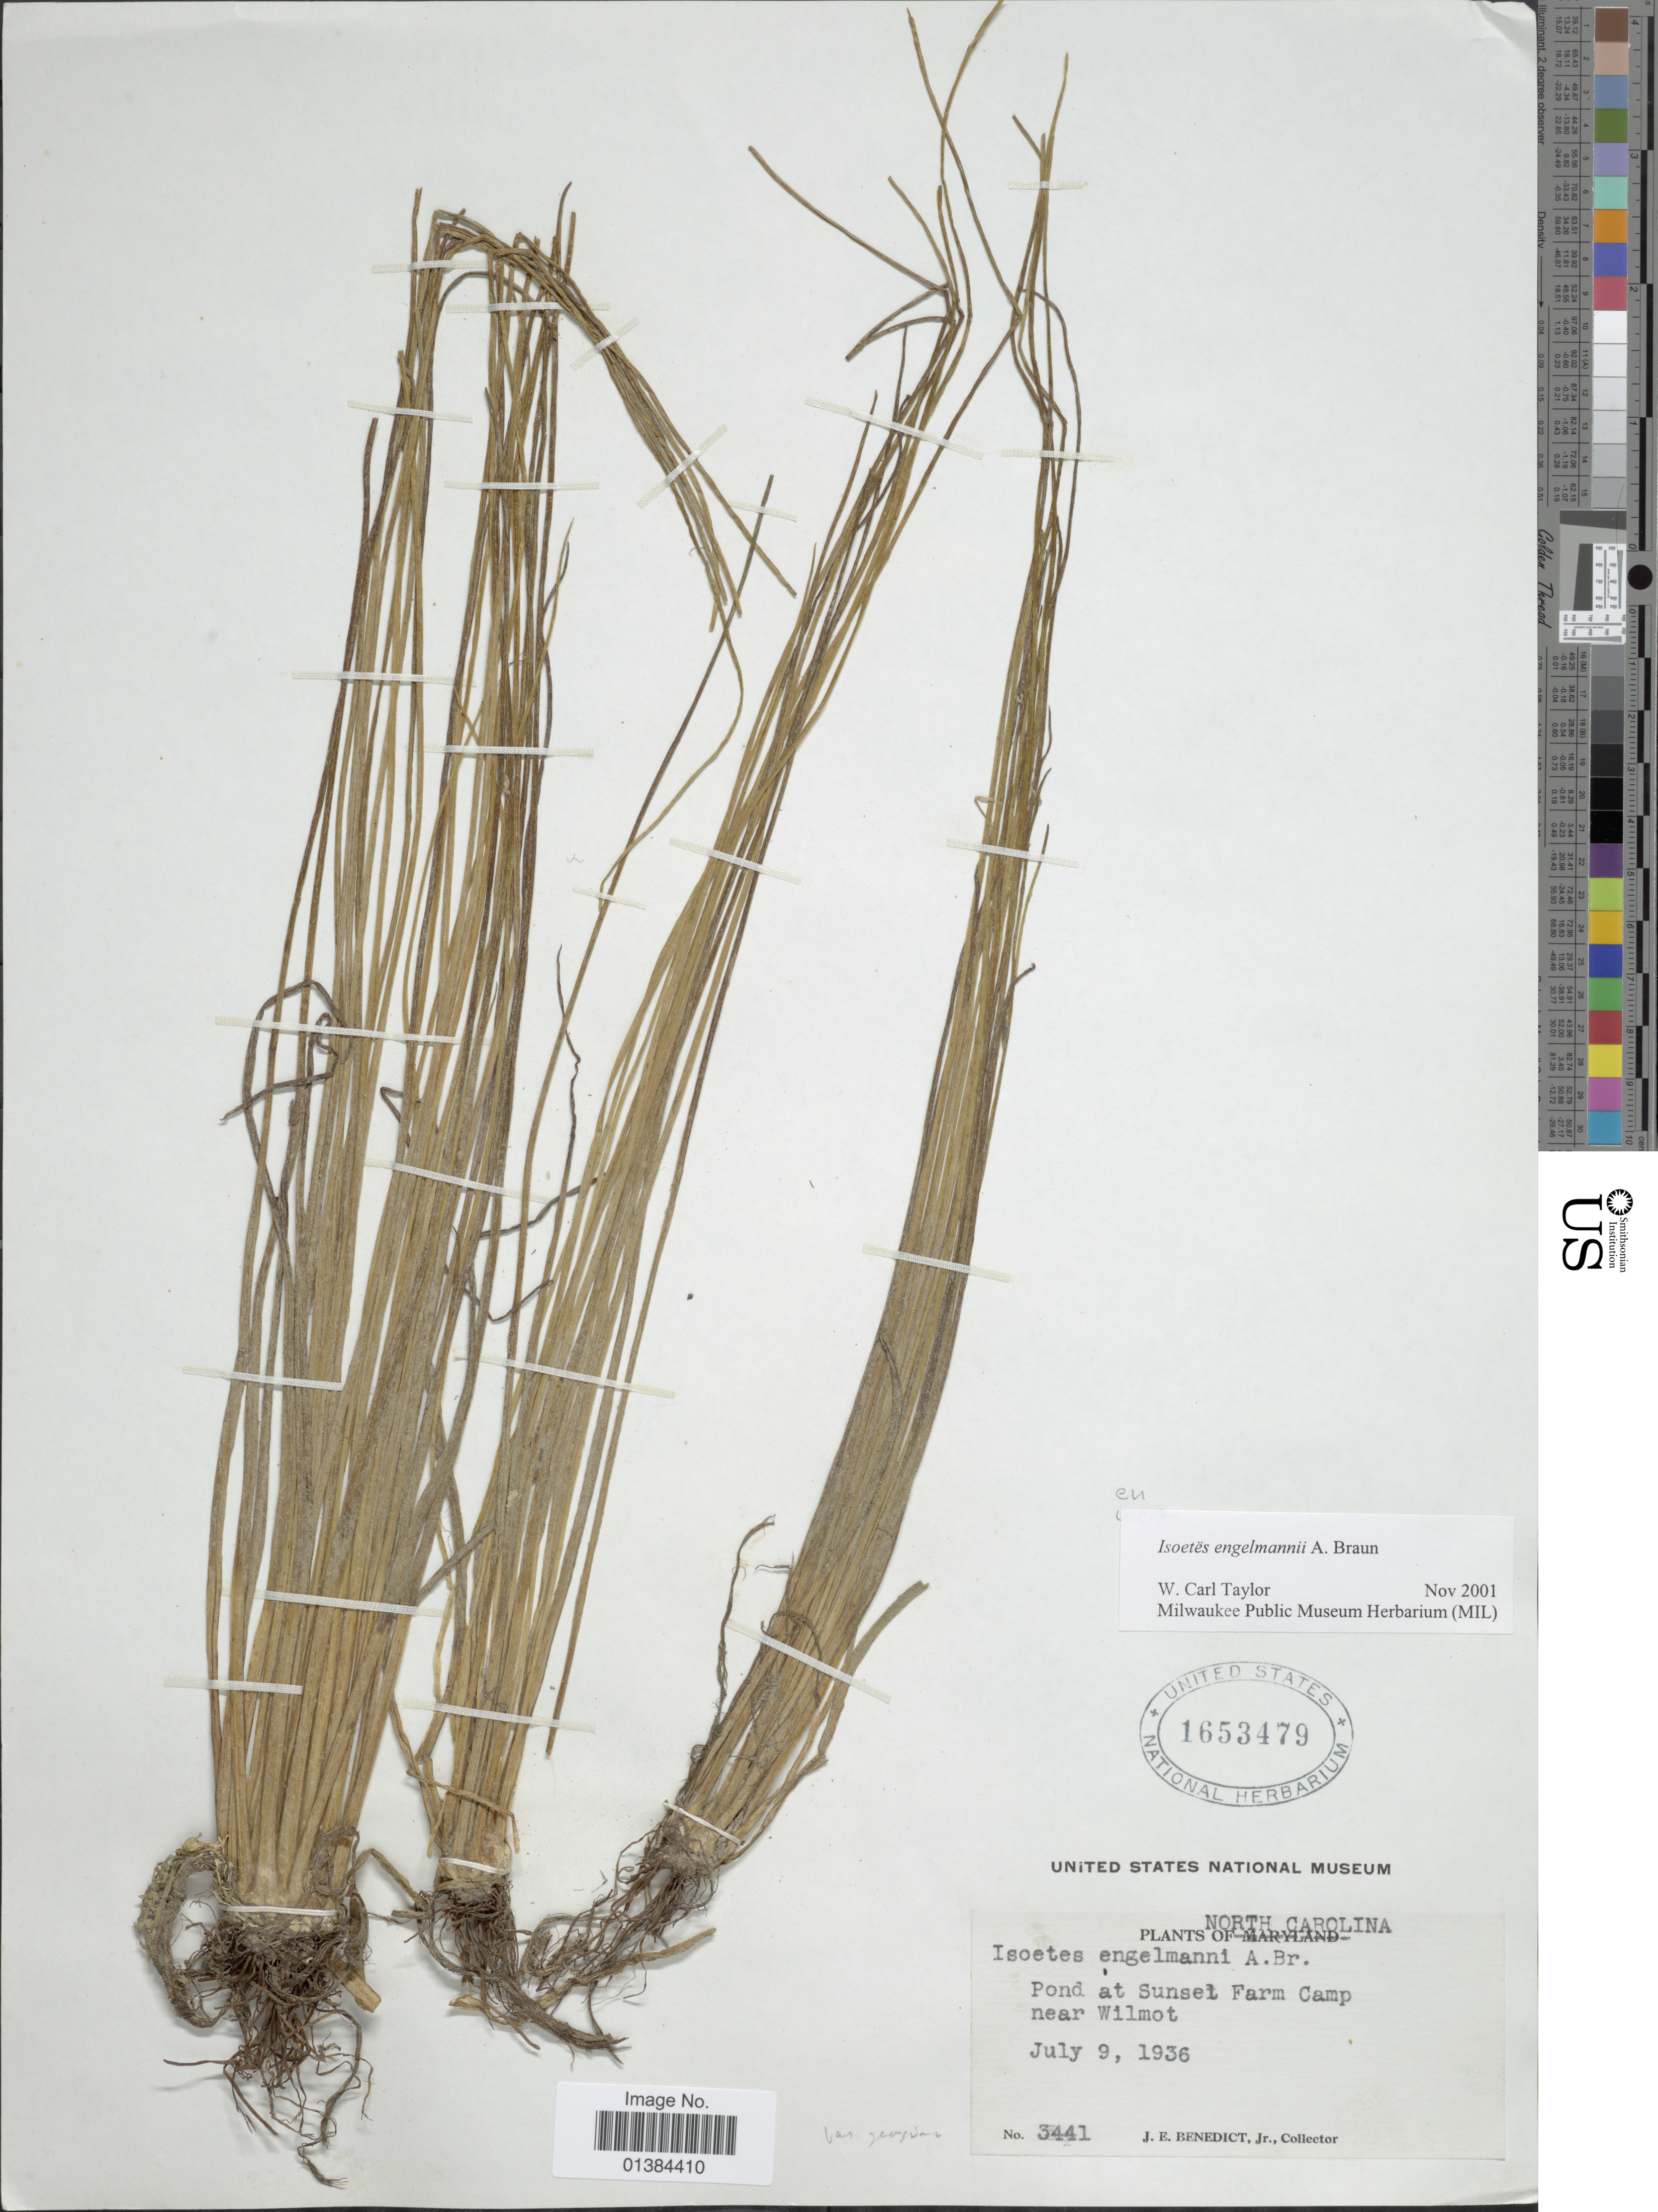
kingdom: Plantae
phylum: Tracheophyta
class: Lycopodiopsida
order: Isoetales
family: Isoetaceae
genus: Isoetes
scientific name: Isoetes engelmannii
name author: A. Braun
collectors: J. Benedict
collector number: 3441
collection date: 1936-07-09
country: United States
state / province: North Carolina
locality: Pond at Sunset Farm Camp near Wilmot.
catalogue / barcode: US 1653479